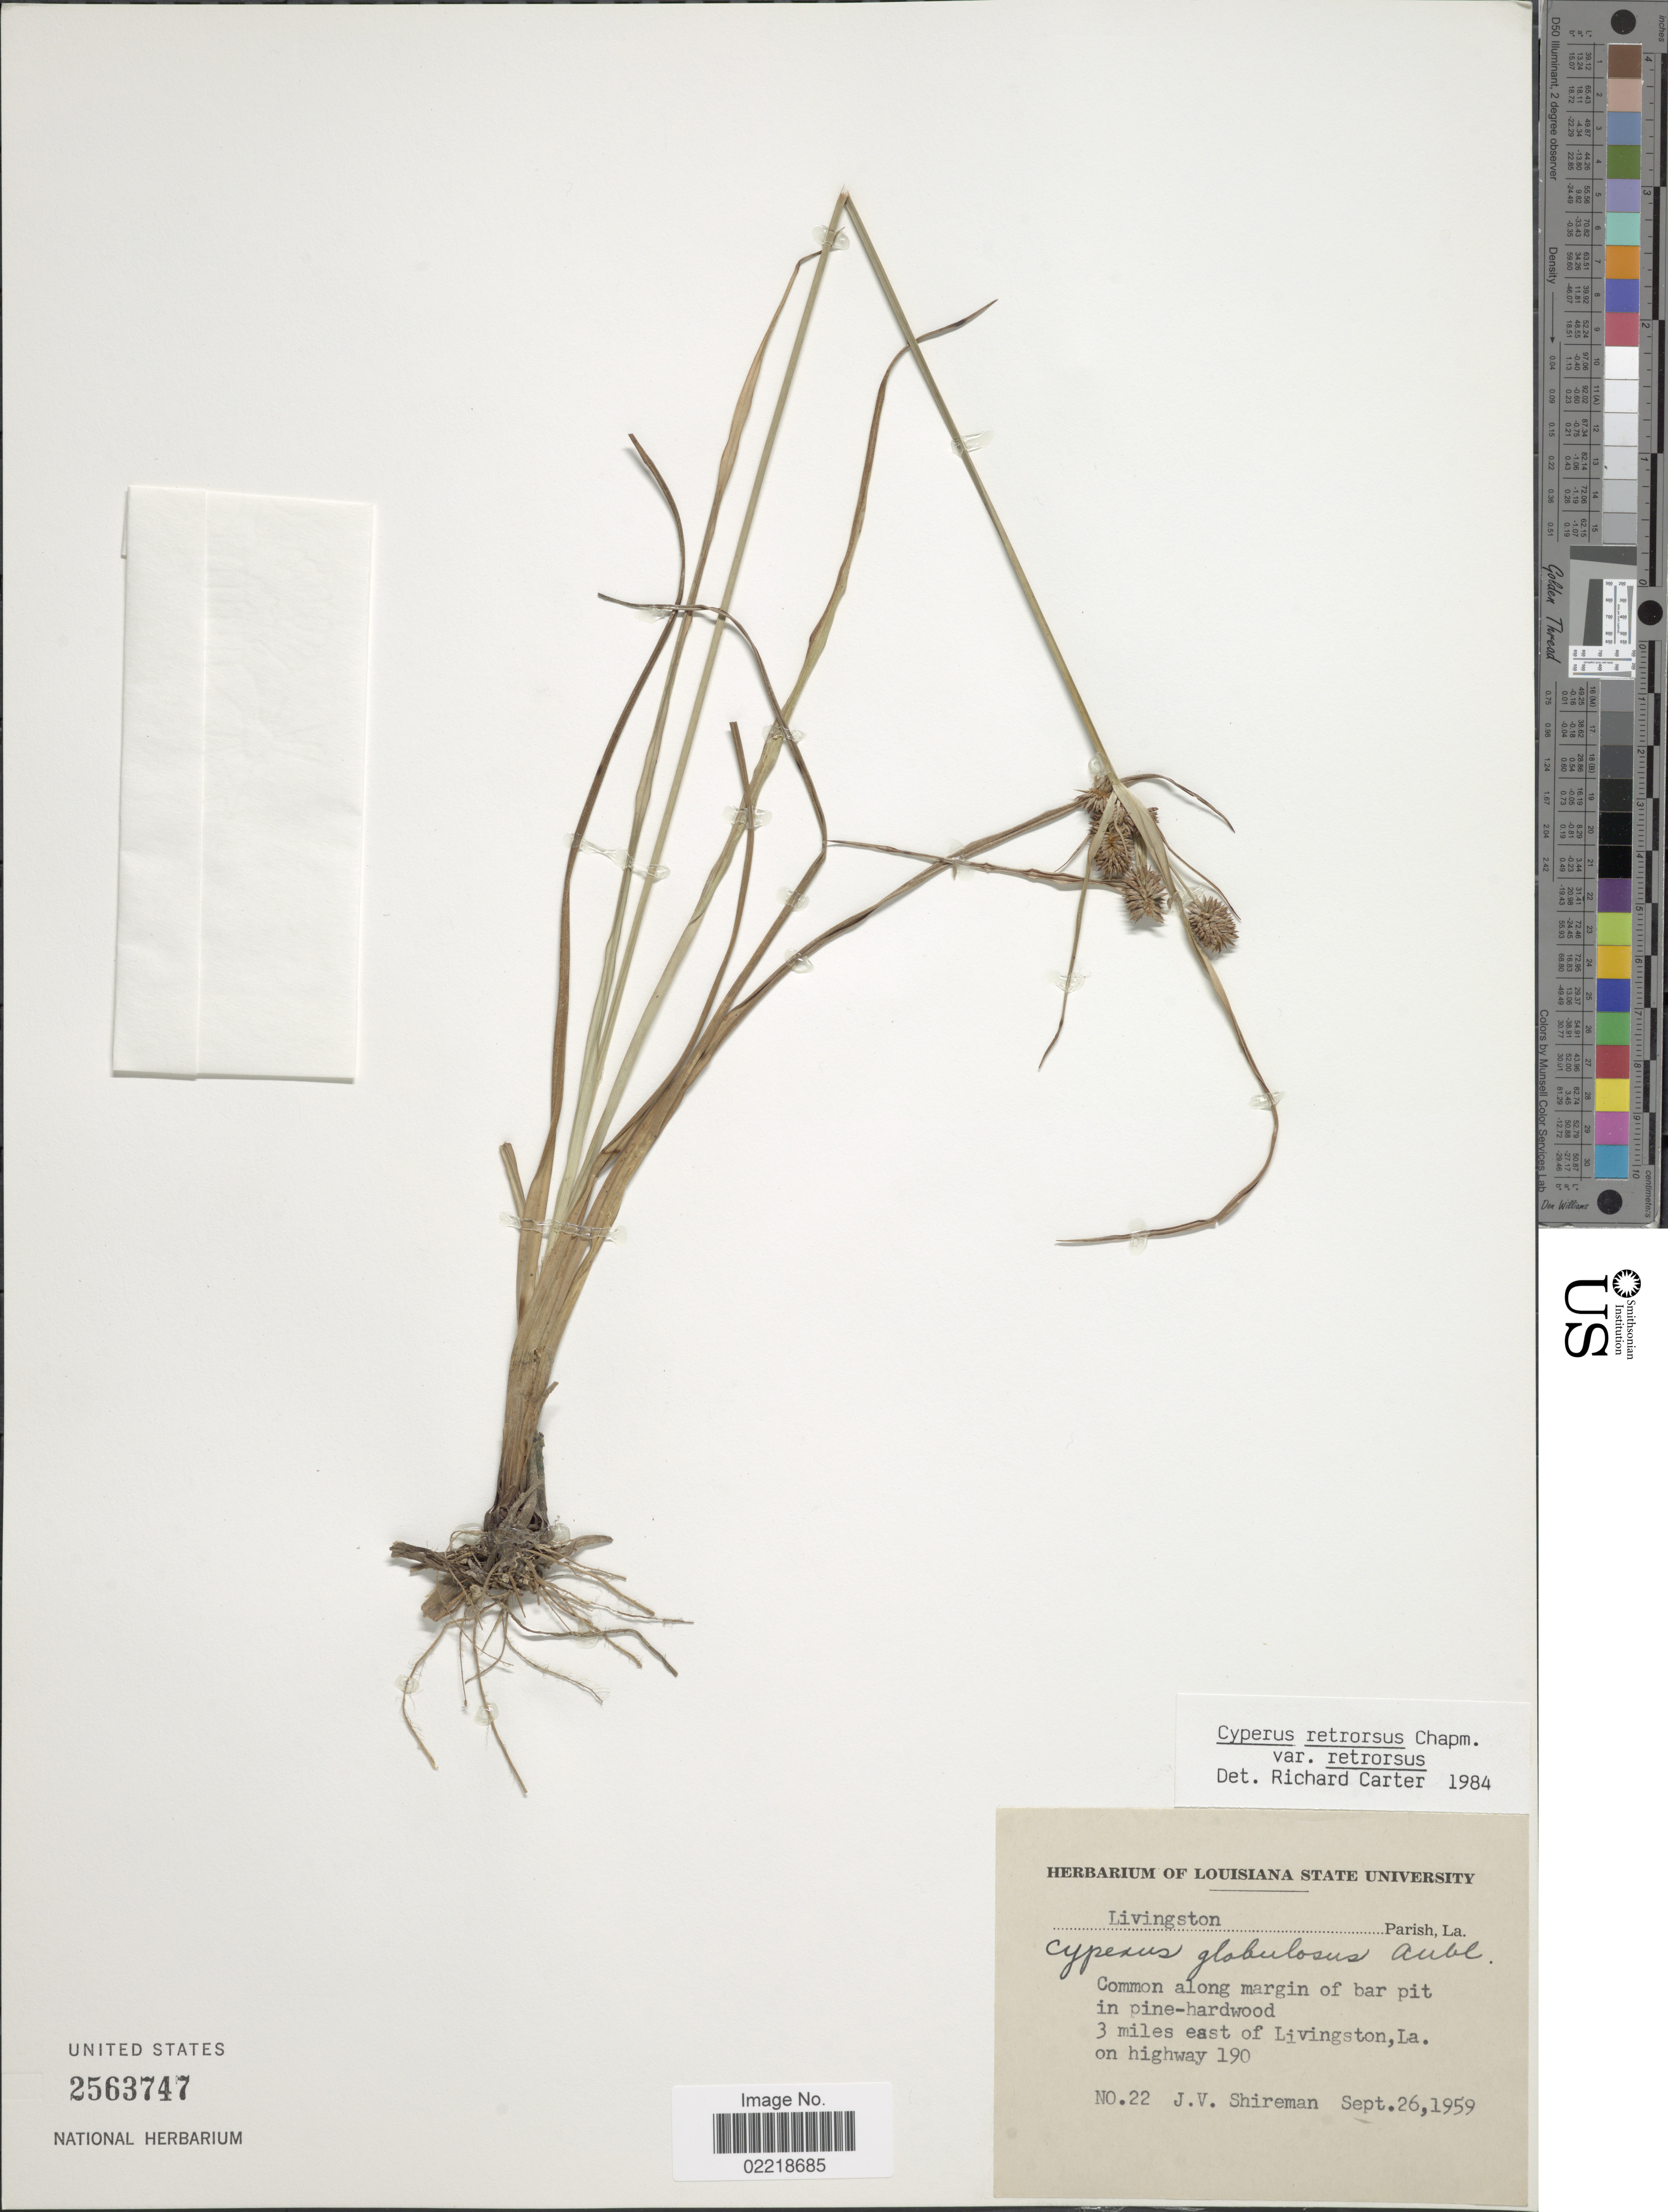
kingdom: Plantae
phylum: Tracheophyta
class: Liliopsida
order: Poales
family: Cyperaceae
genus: Cyperus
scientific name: Cyperus retrorsus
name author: Chapm.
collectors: J. Shireman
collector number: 22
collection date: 1959-09-26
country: United States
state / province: Louisiana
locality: Livingston Parish. 3 miles east of Livingston, on highway 190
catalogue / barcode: US 2563747